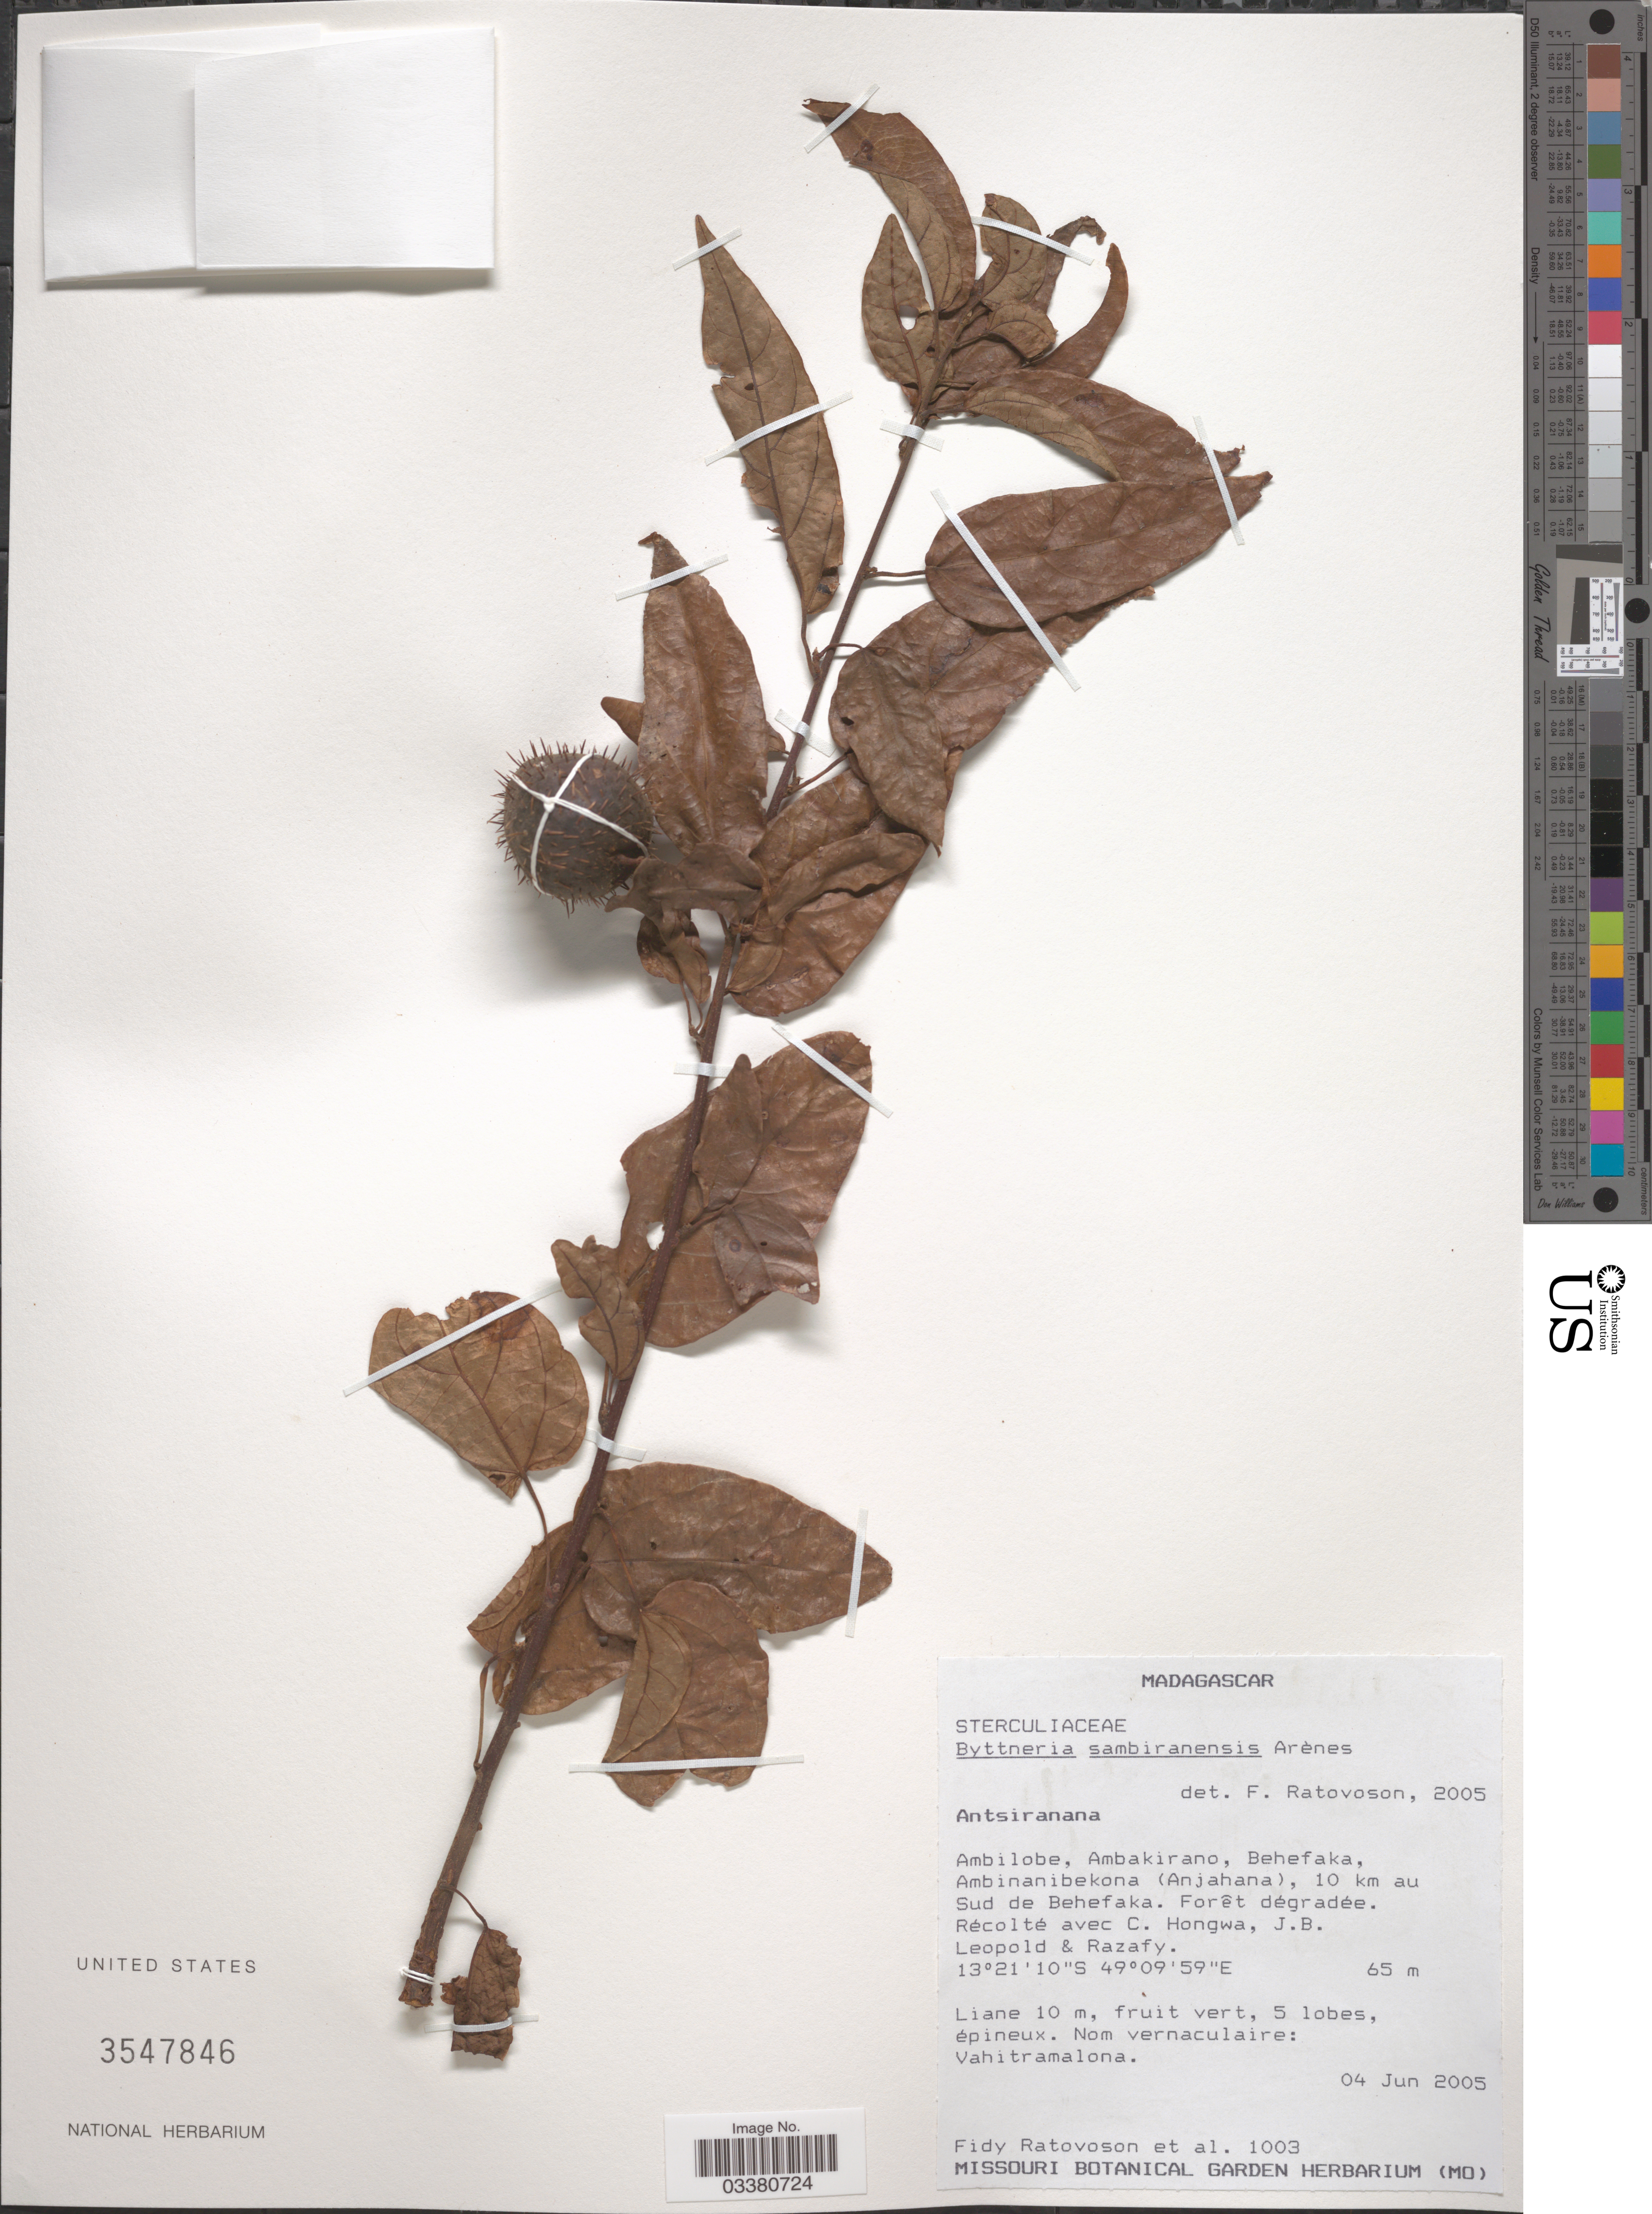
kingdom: Plantae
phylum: Tracheophyta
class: Magnoliopsida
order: Malvales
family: Malvaceae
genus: Byttneria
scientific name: Byttneria sambiranensis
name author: Arènes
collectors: F. Ratovoson, C. Hongwa, J. B. Leopold & Razafy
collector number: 1003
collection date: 2005-06-04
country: Madagascar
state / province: Diana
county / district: Ambilobe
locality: Ambilobe, Ambakirano, Behefaka, Ambinanibekona (Anjahana), 10 km au Sud de Behefaka.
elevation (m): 65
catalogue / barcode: US 3547846